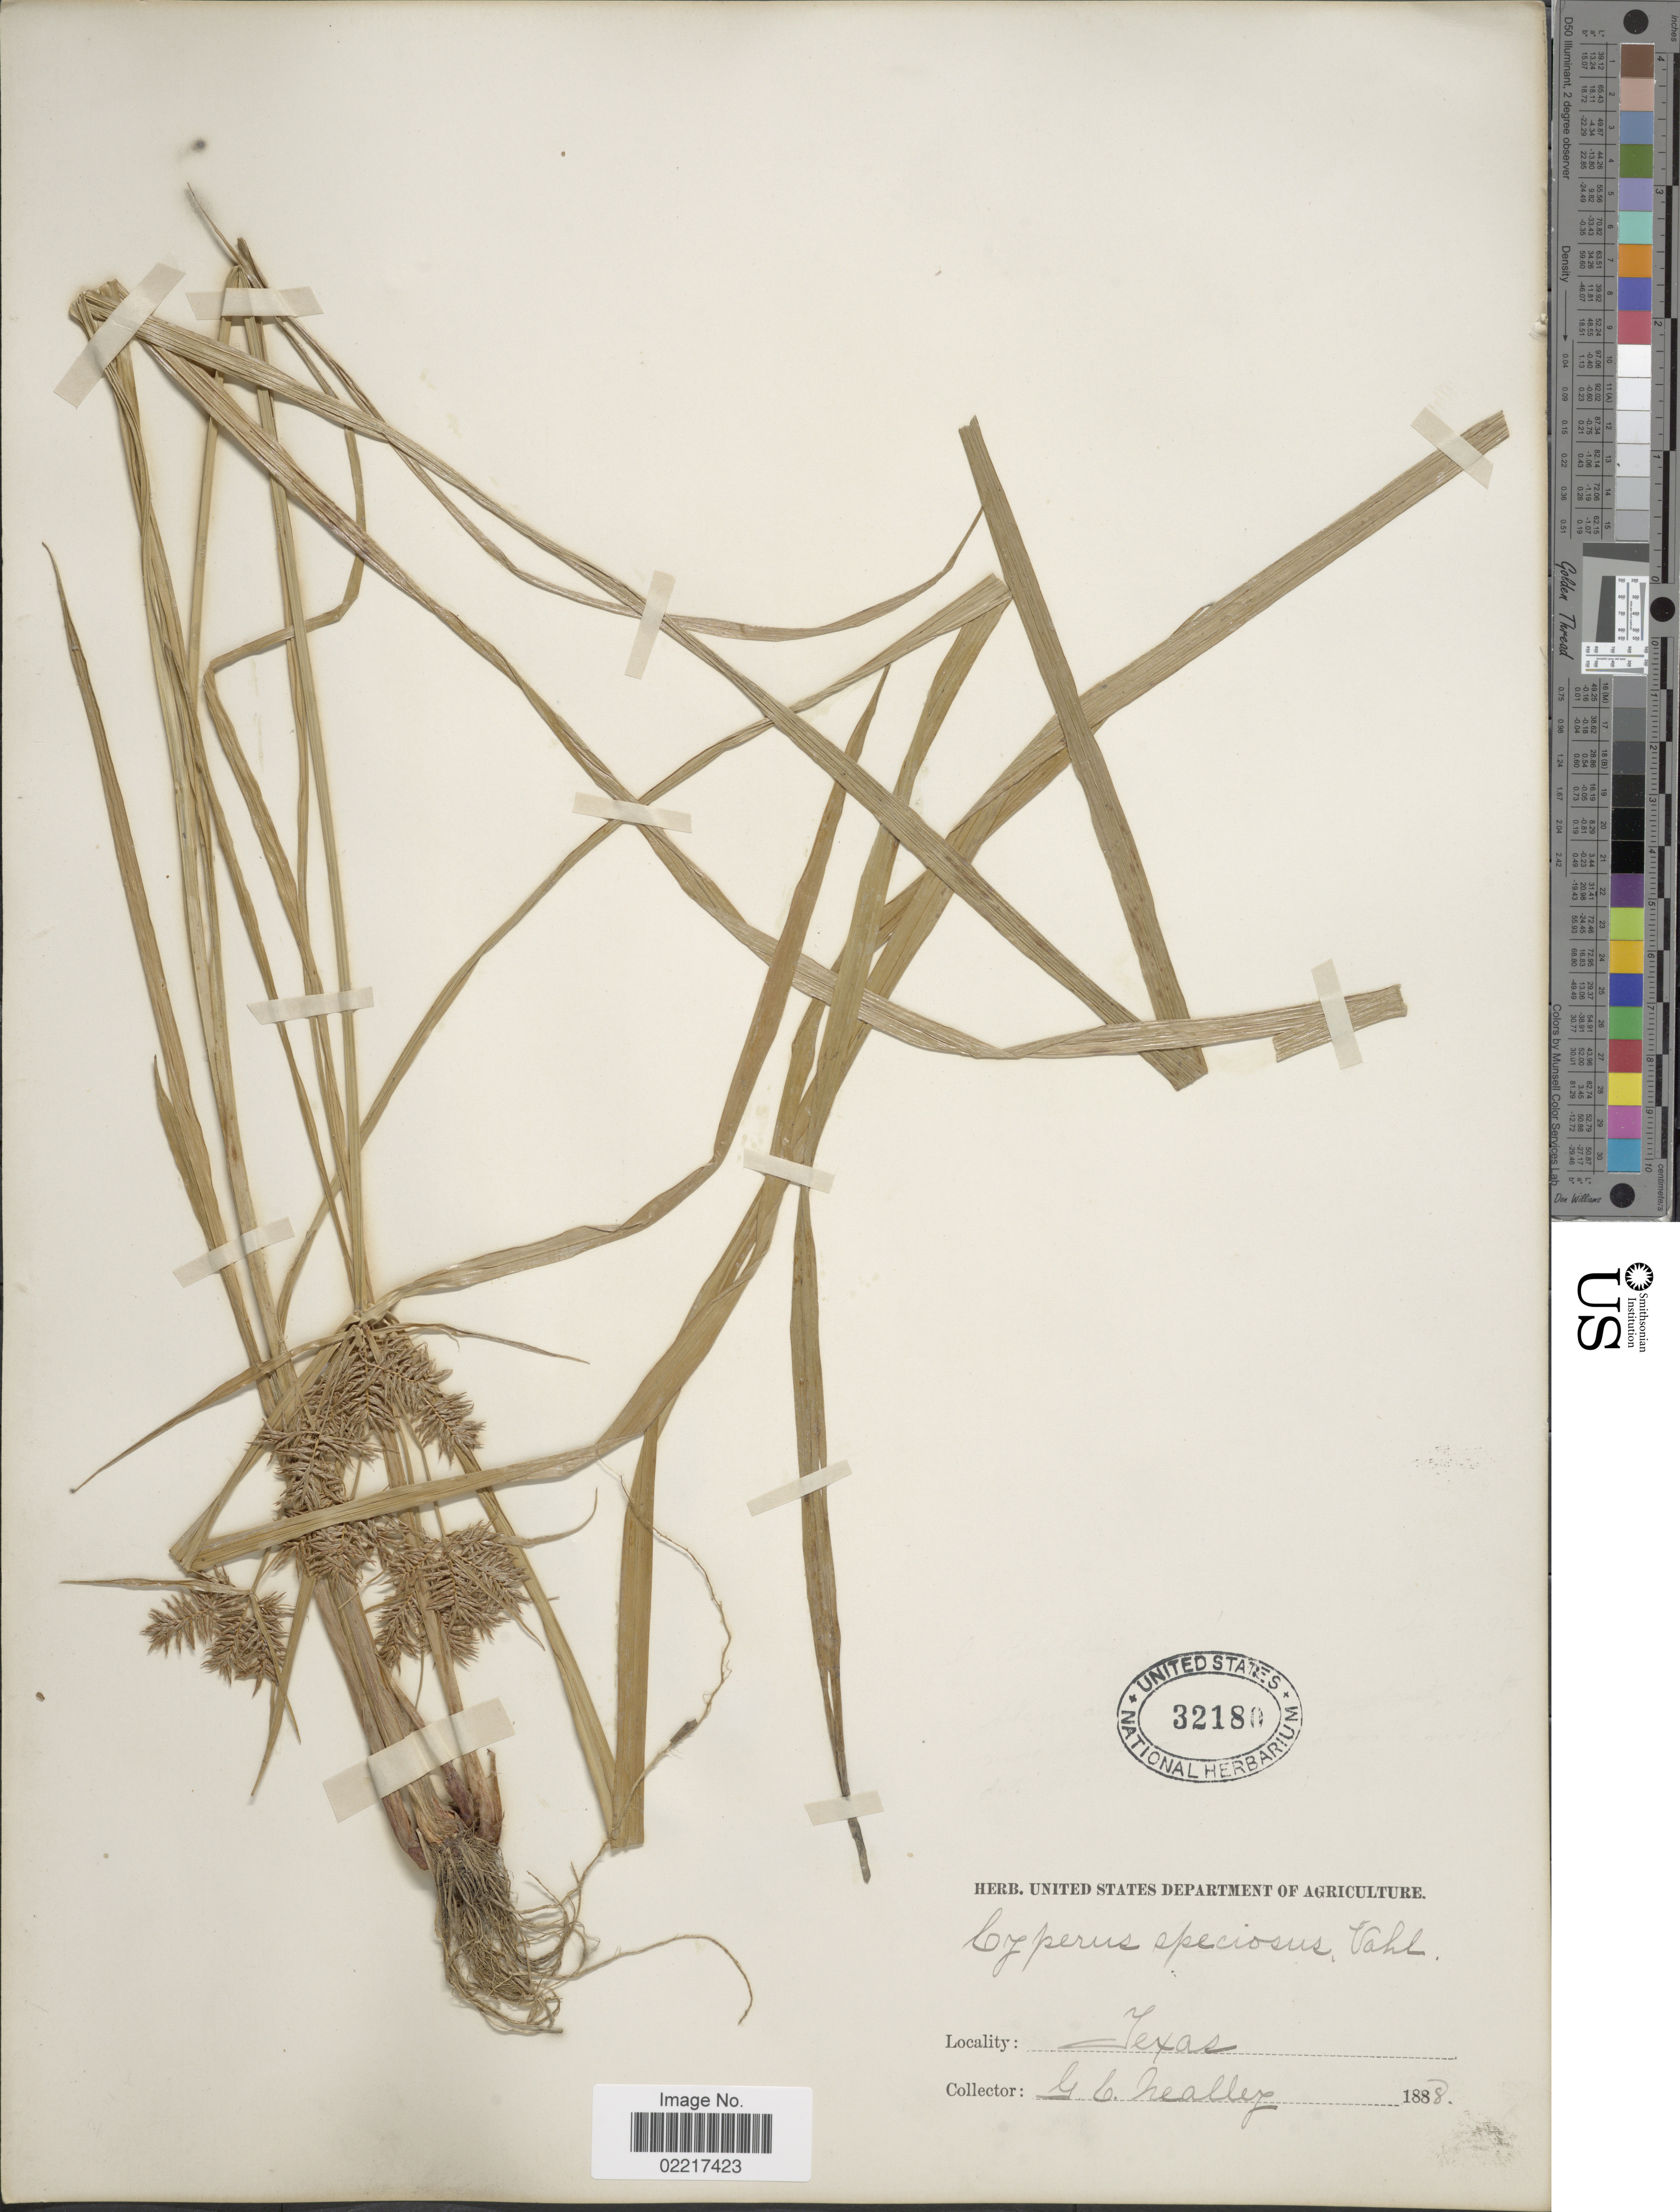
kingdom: Plantae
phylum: Tracheophyta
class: Liliopsida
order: Poales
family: Cyperaceae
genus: Cyperus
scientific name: Cyperus odoratus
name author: L.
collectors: G. C. Nealley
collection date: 1888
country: United States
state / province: Texas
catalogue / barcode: US 32180